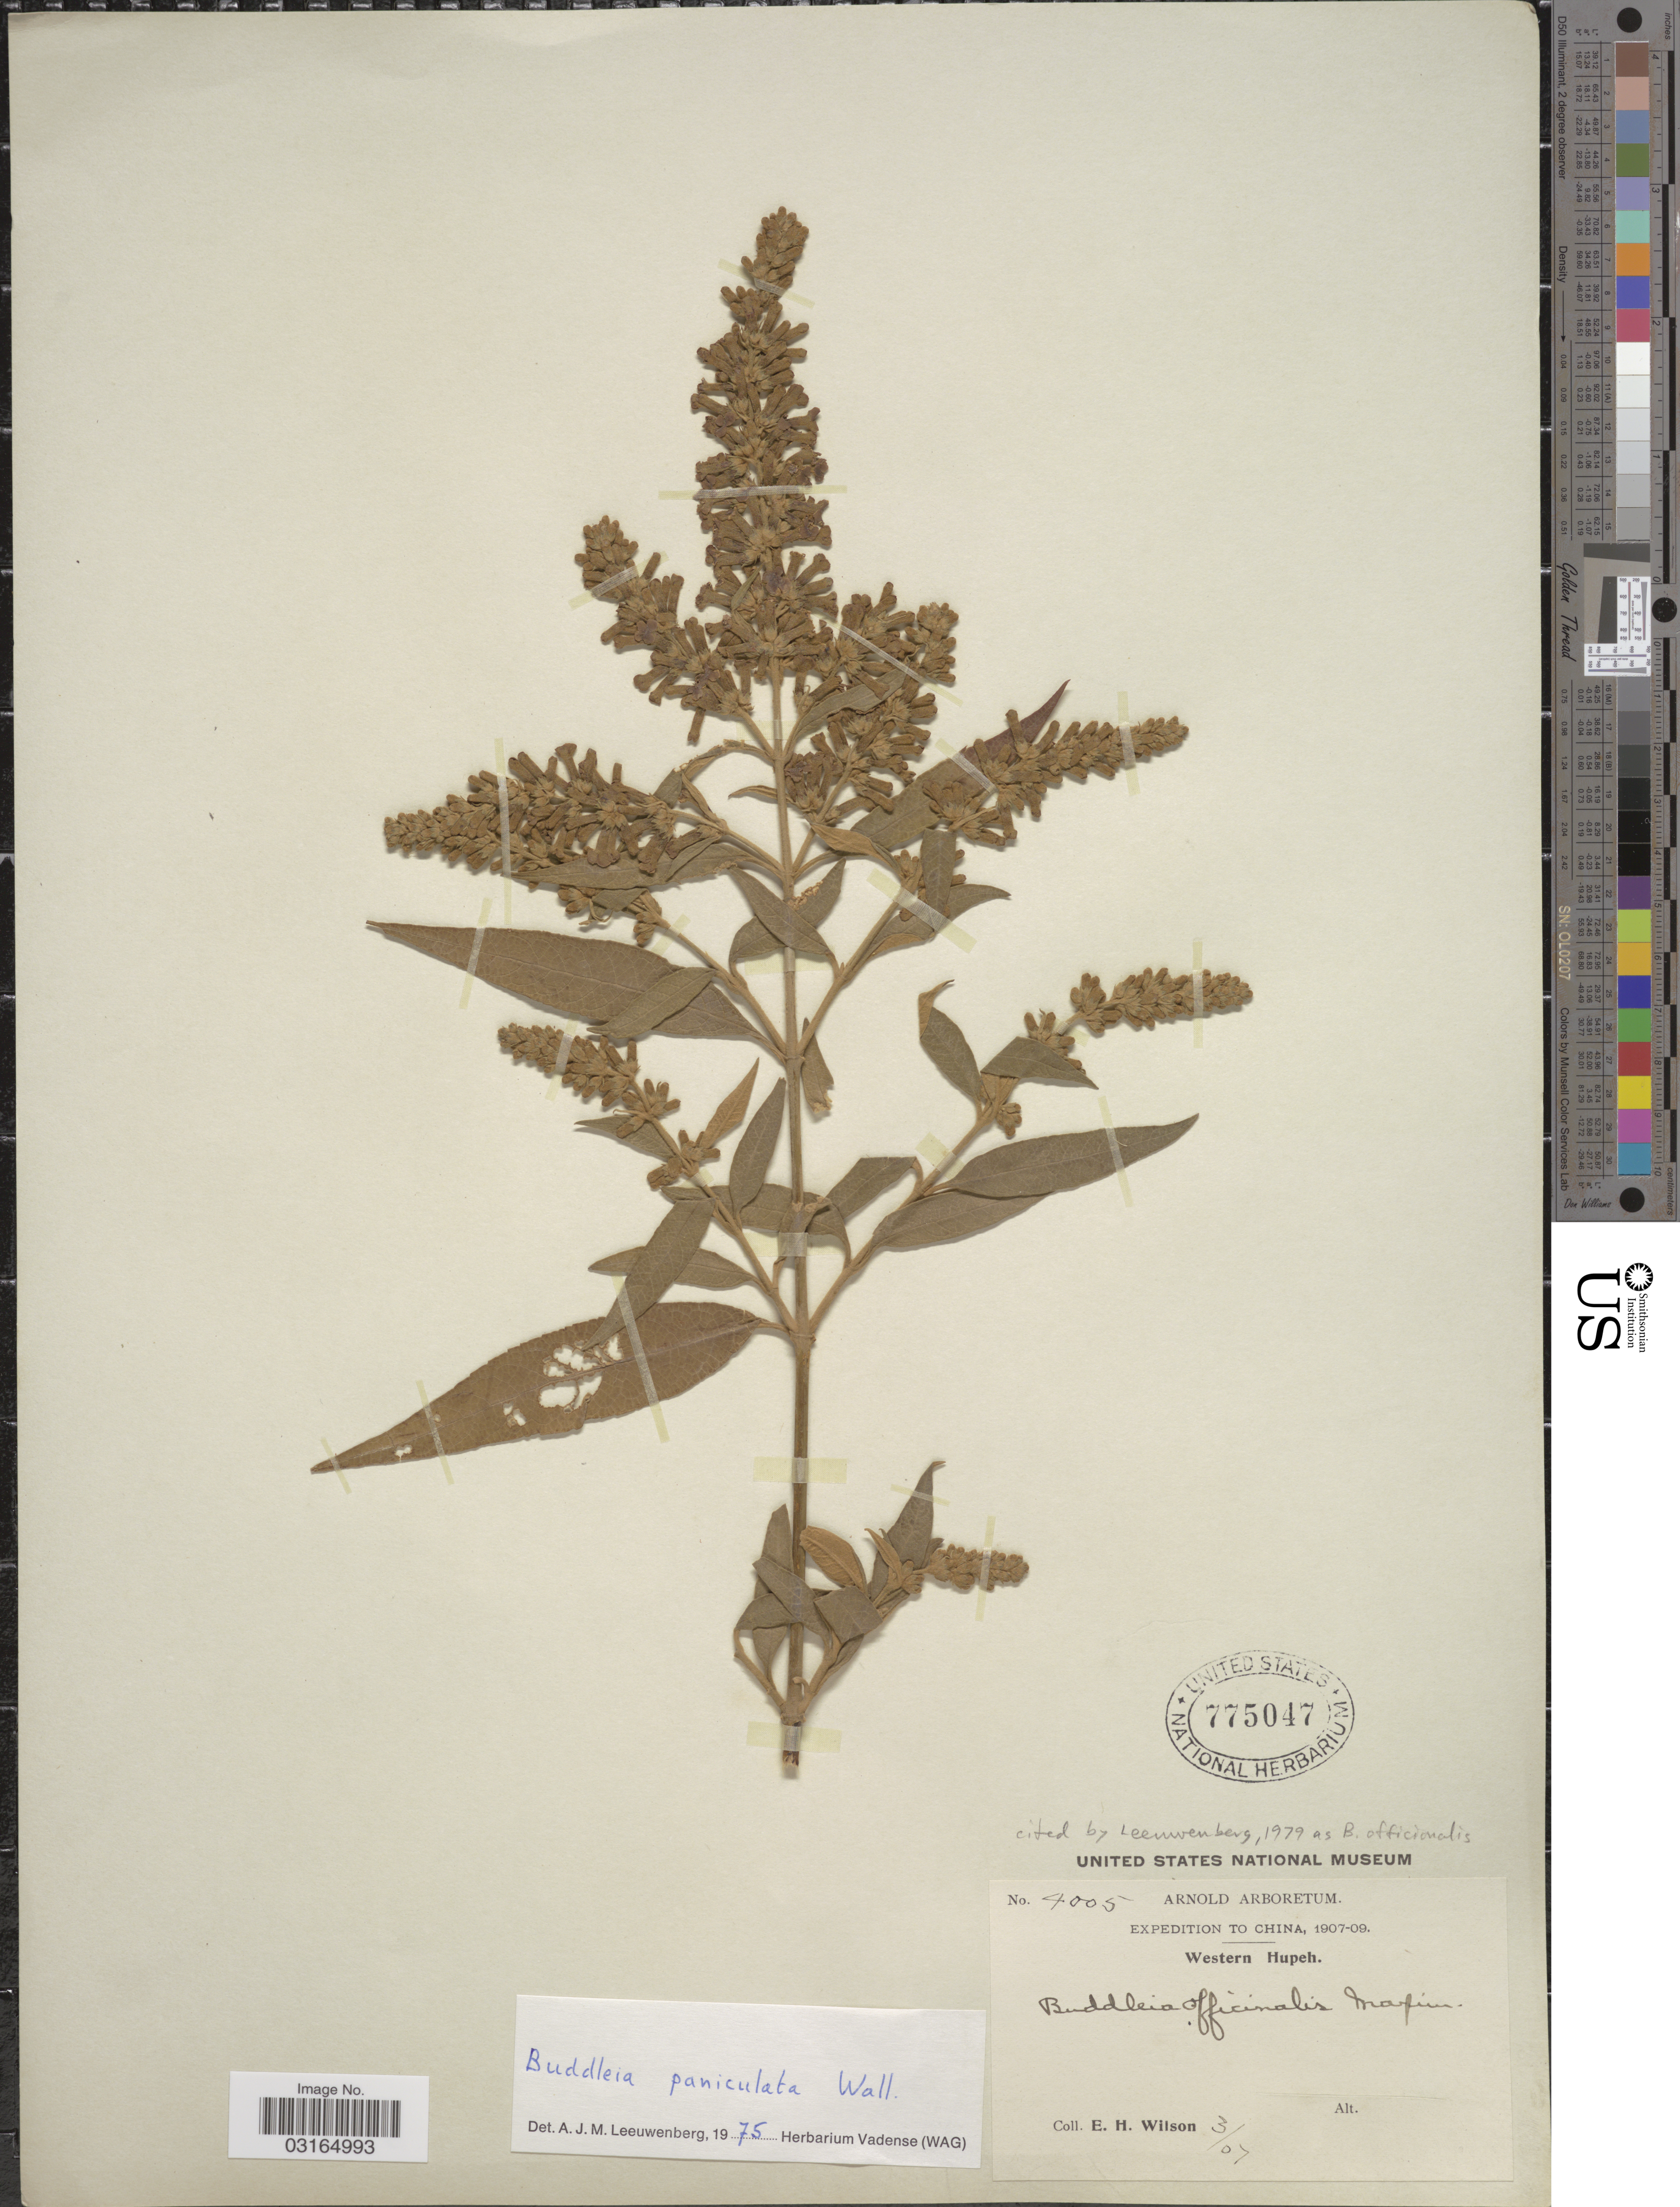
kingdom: Plantae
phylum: Tracheophyta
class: Magnoliopsida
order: Lamiales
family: Scrophulariaceae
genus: Buddleja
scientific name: Buddleja officinalis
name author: Maxim.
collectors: E. Wilson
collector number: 4005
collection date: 1907-03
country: China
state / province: Hubei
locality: Western Hupeh.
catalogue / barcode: US 775047